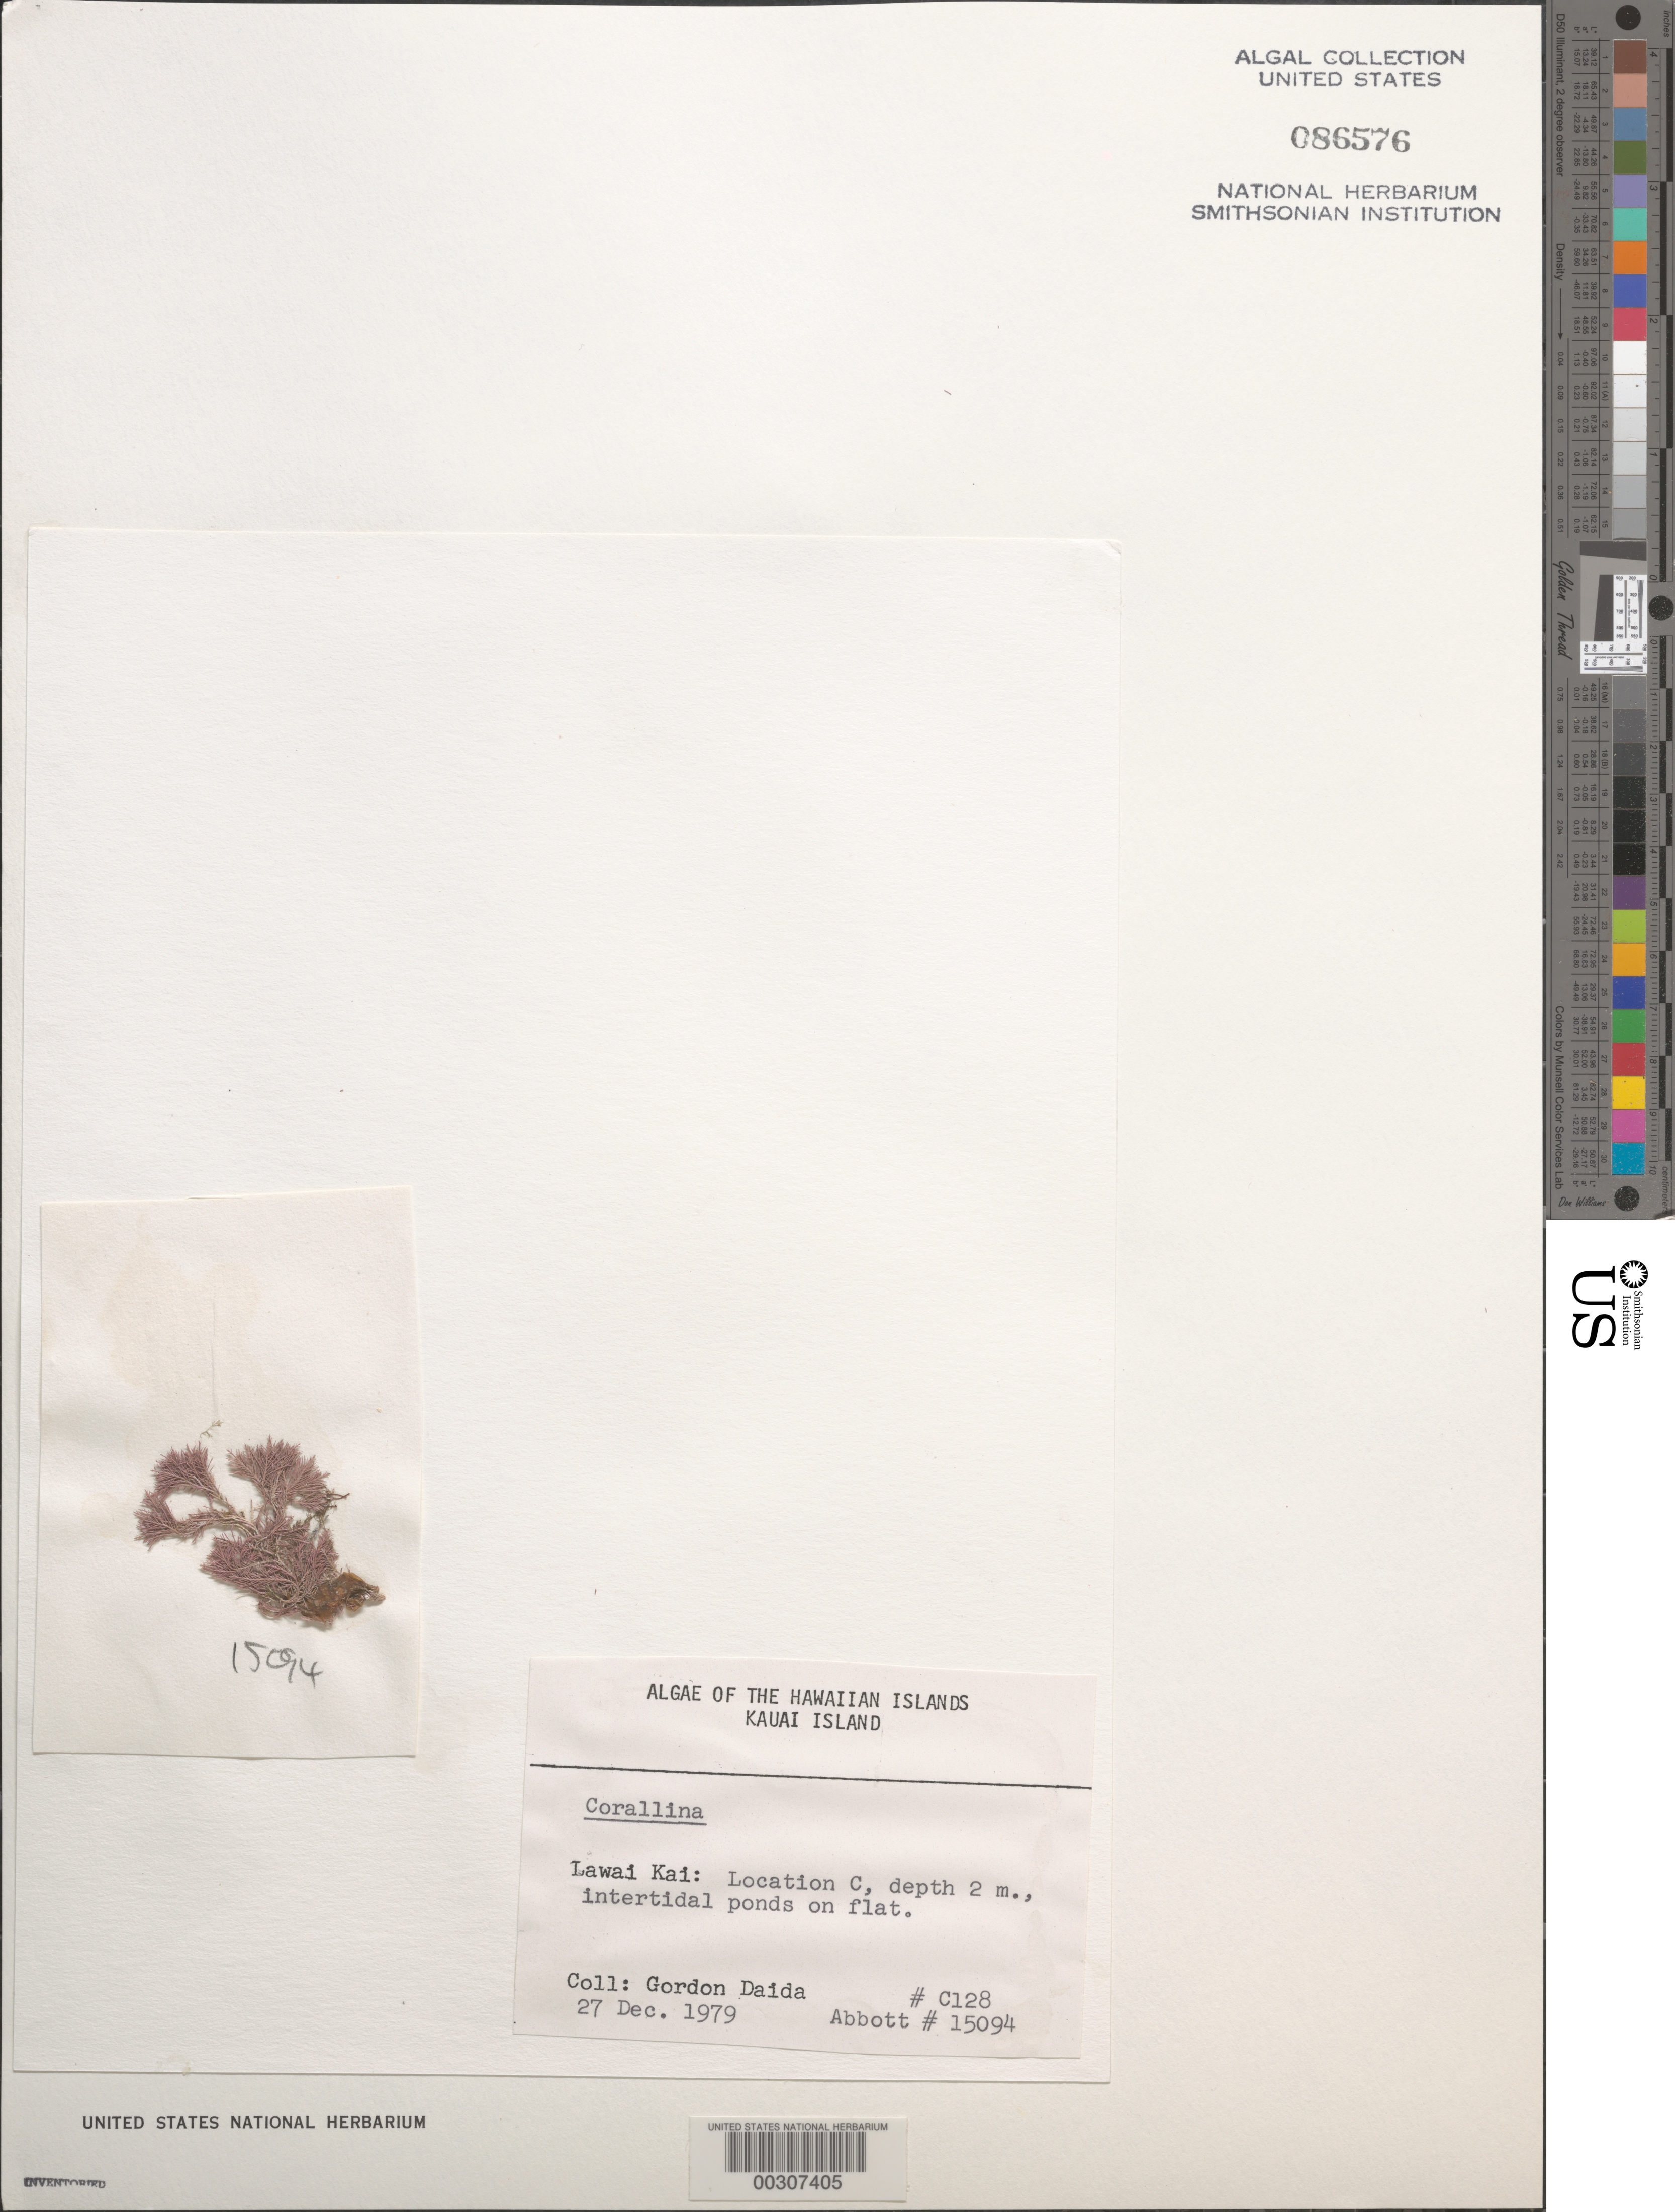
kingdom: Plantae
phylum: Rhodophyta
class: Florideophyceae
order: Corallinales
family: Corallinaceae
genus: Corallina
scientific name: Corallina sp.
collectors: G. Daida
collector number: C128 & IAA 15094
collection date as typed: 27 Dec 1979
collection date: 1979-12-27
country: United States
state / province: Hawaii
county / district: Kauai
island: Kaua'i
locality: Lawai Kai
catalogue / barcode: US 86576